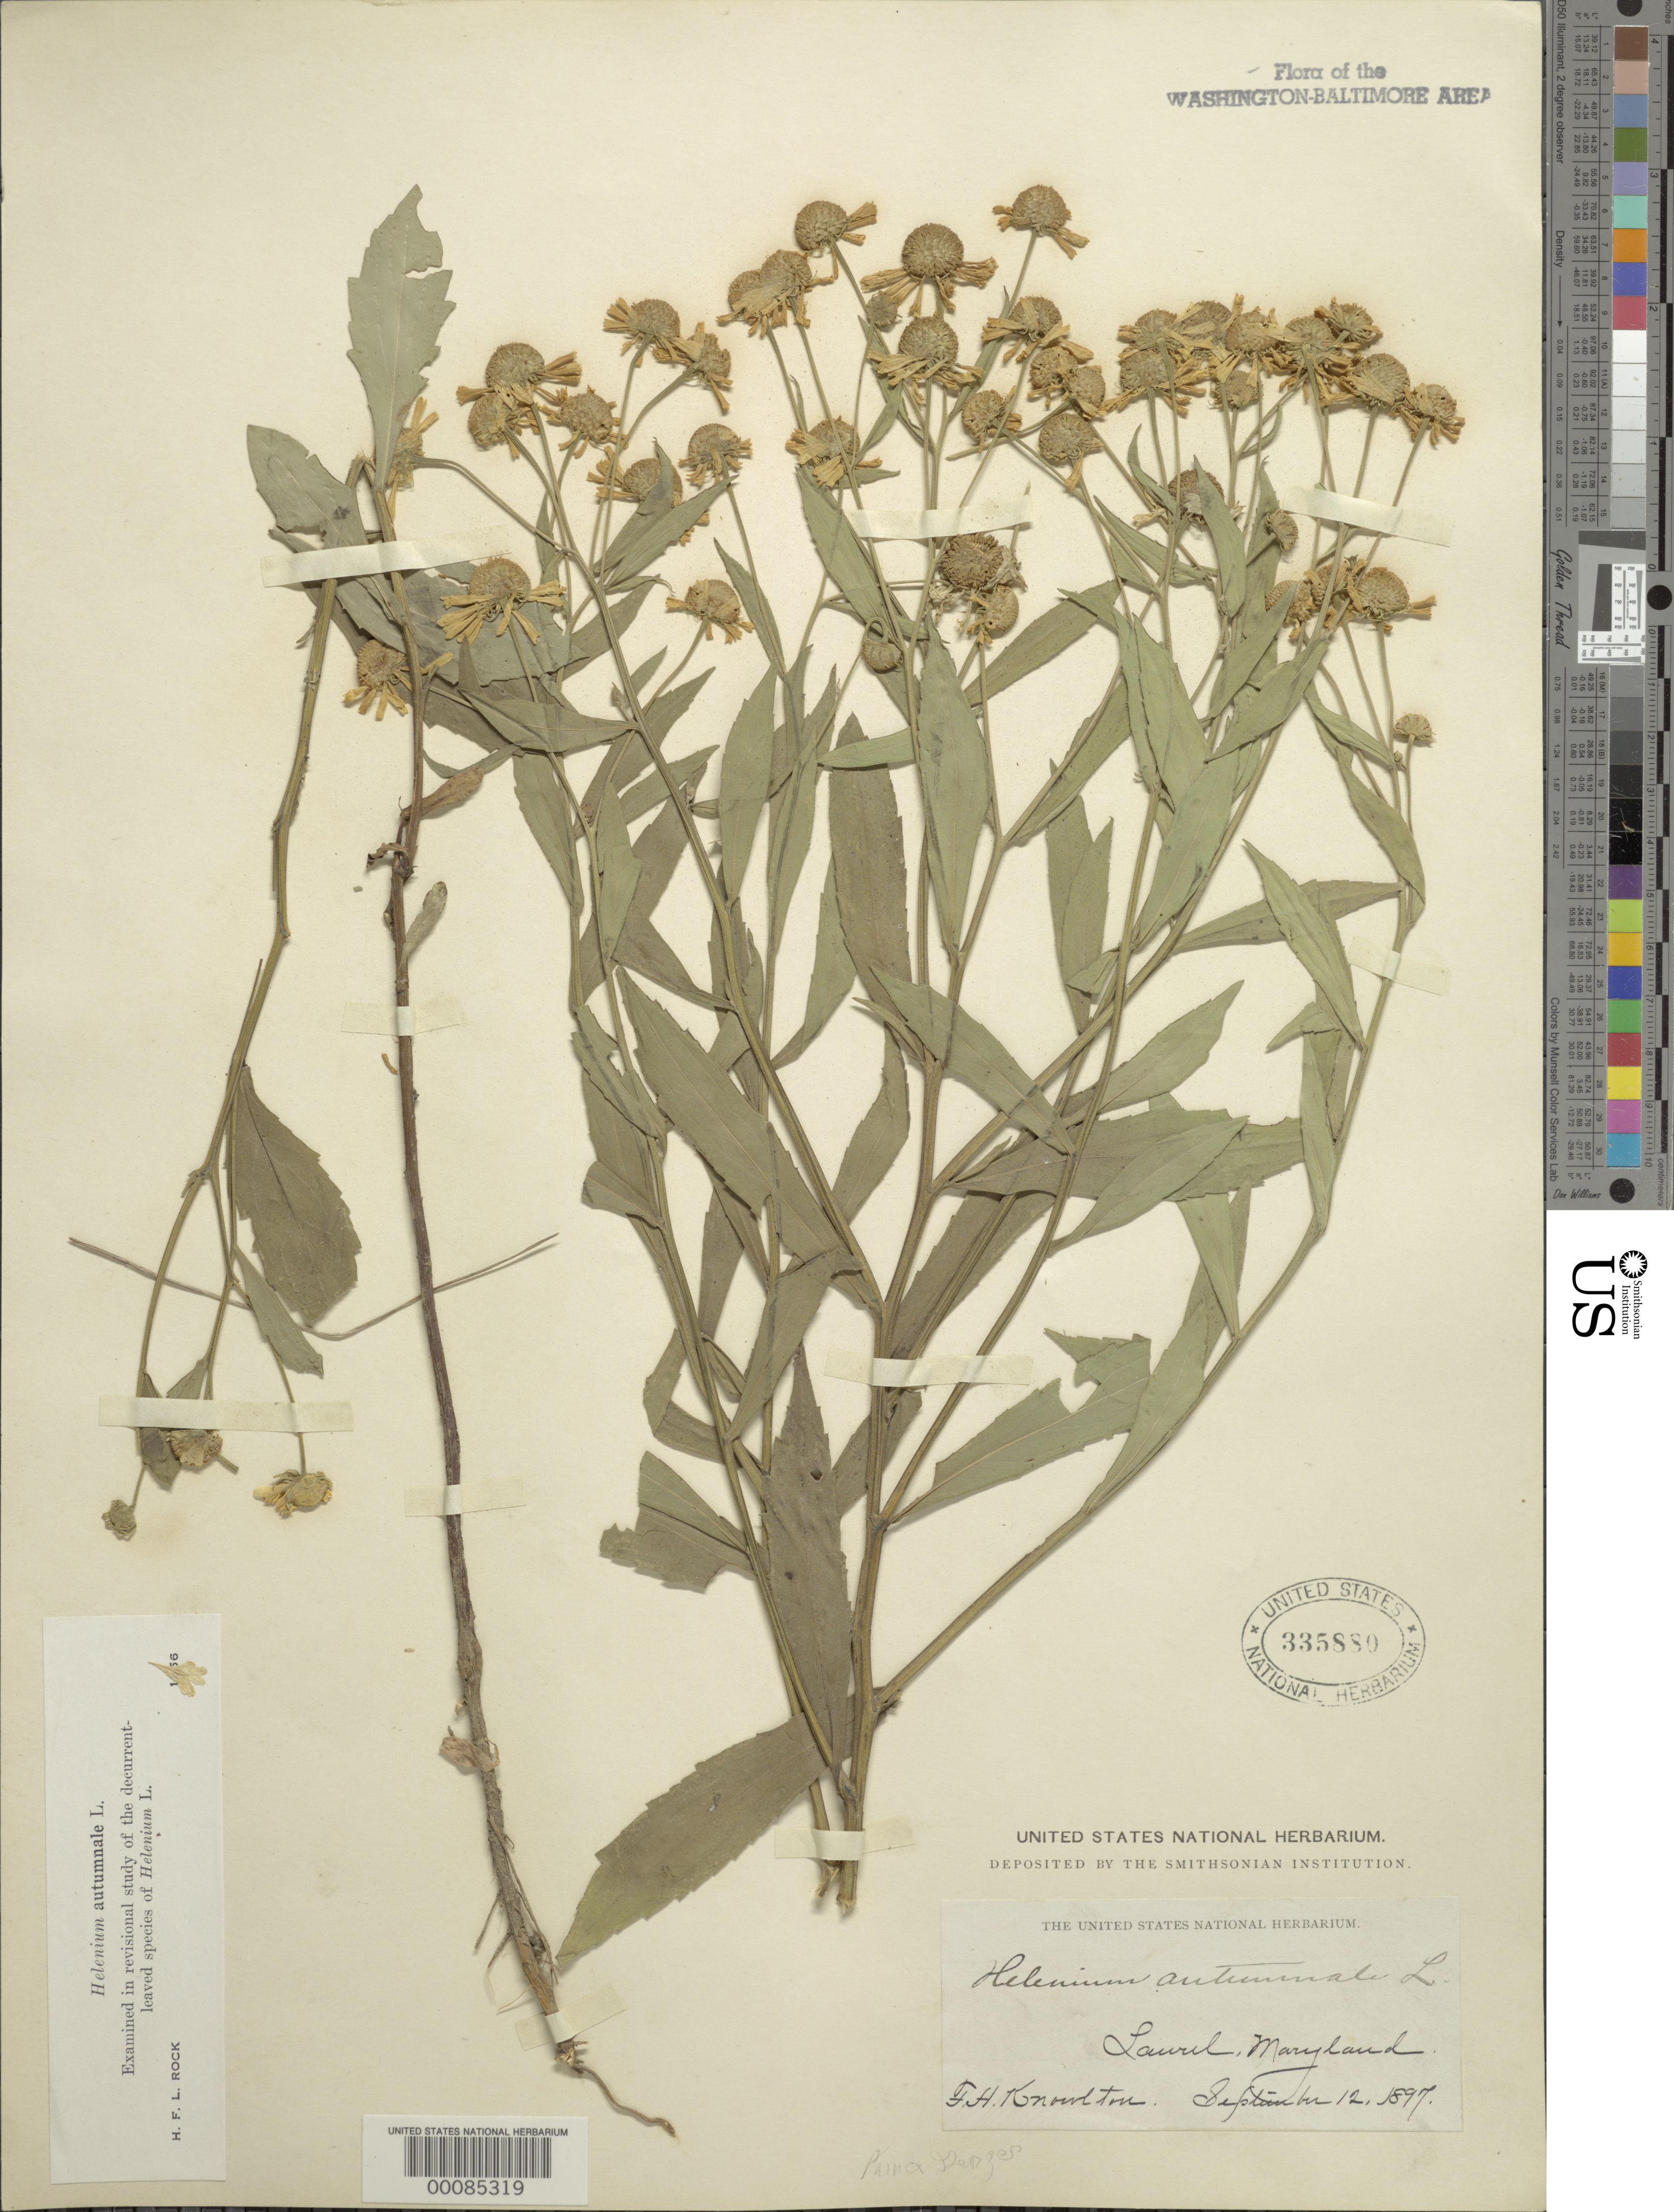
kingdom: Plantae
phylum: Tracheophyta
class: Magnoliopsida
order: Asterales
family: Asteraceae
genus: Helenium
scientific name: Helenium autumnale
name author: L.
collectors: F. H. Knowlton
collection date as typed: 12 Sep 1897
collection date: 1897-09-12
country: United States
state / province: Maryland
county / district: Prince George's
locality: Laurel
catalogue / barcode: US 335880